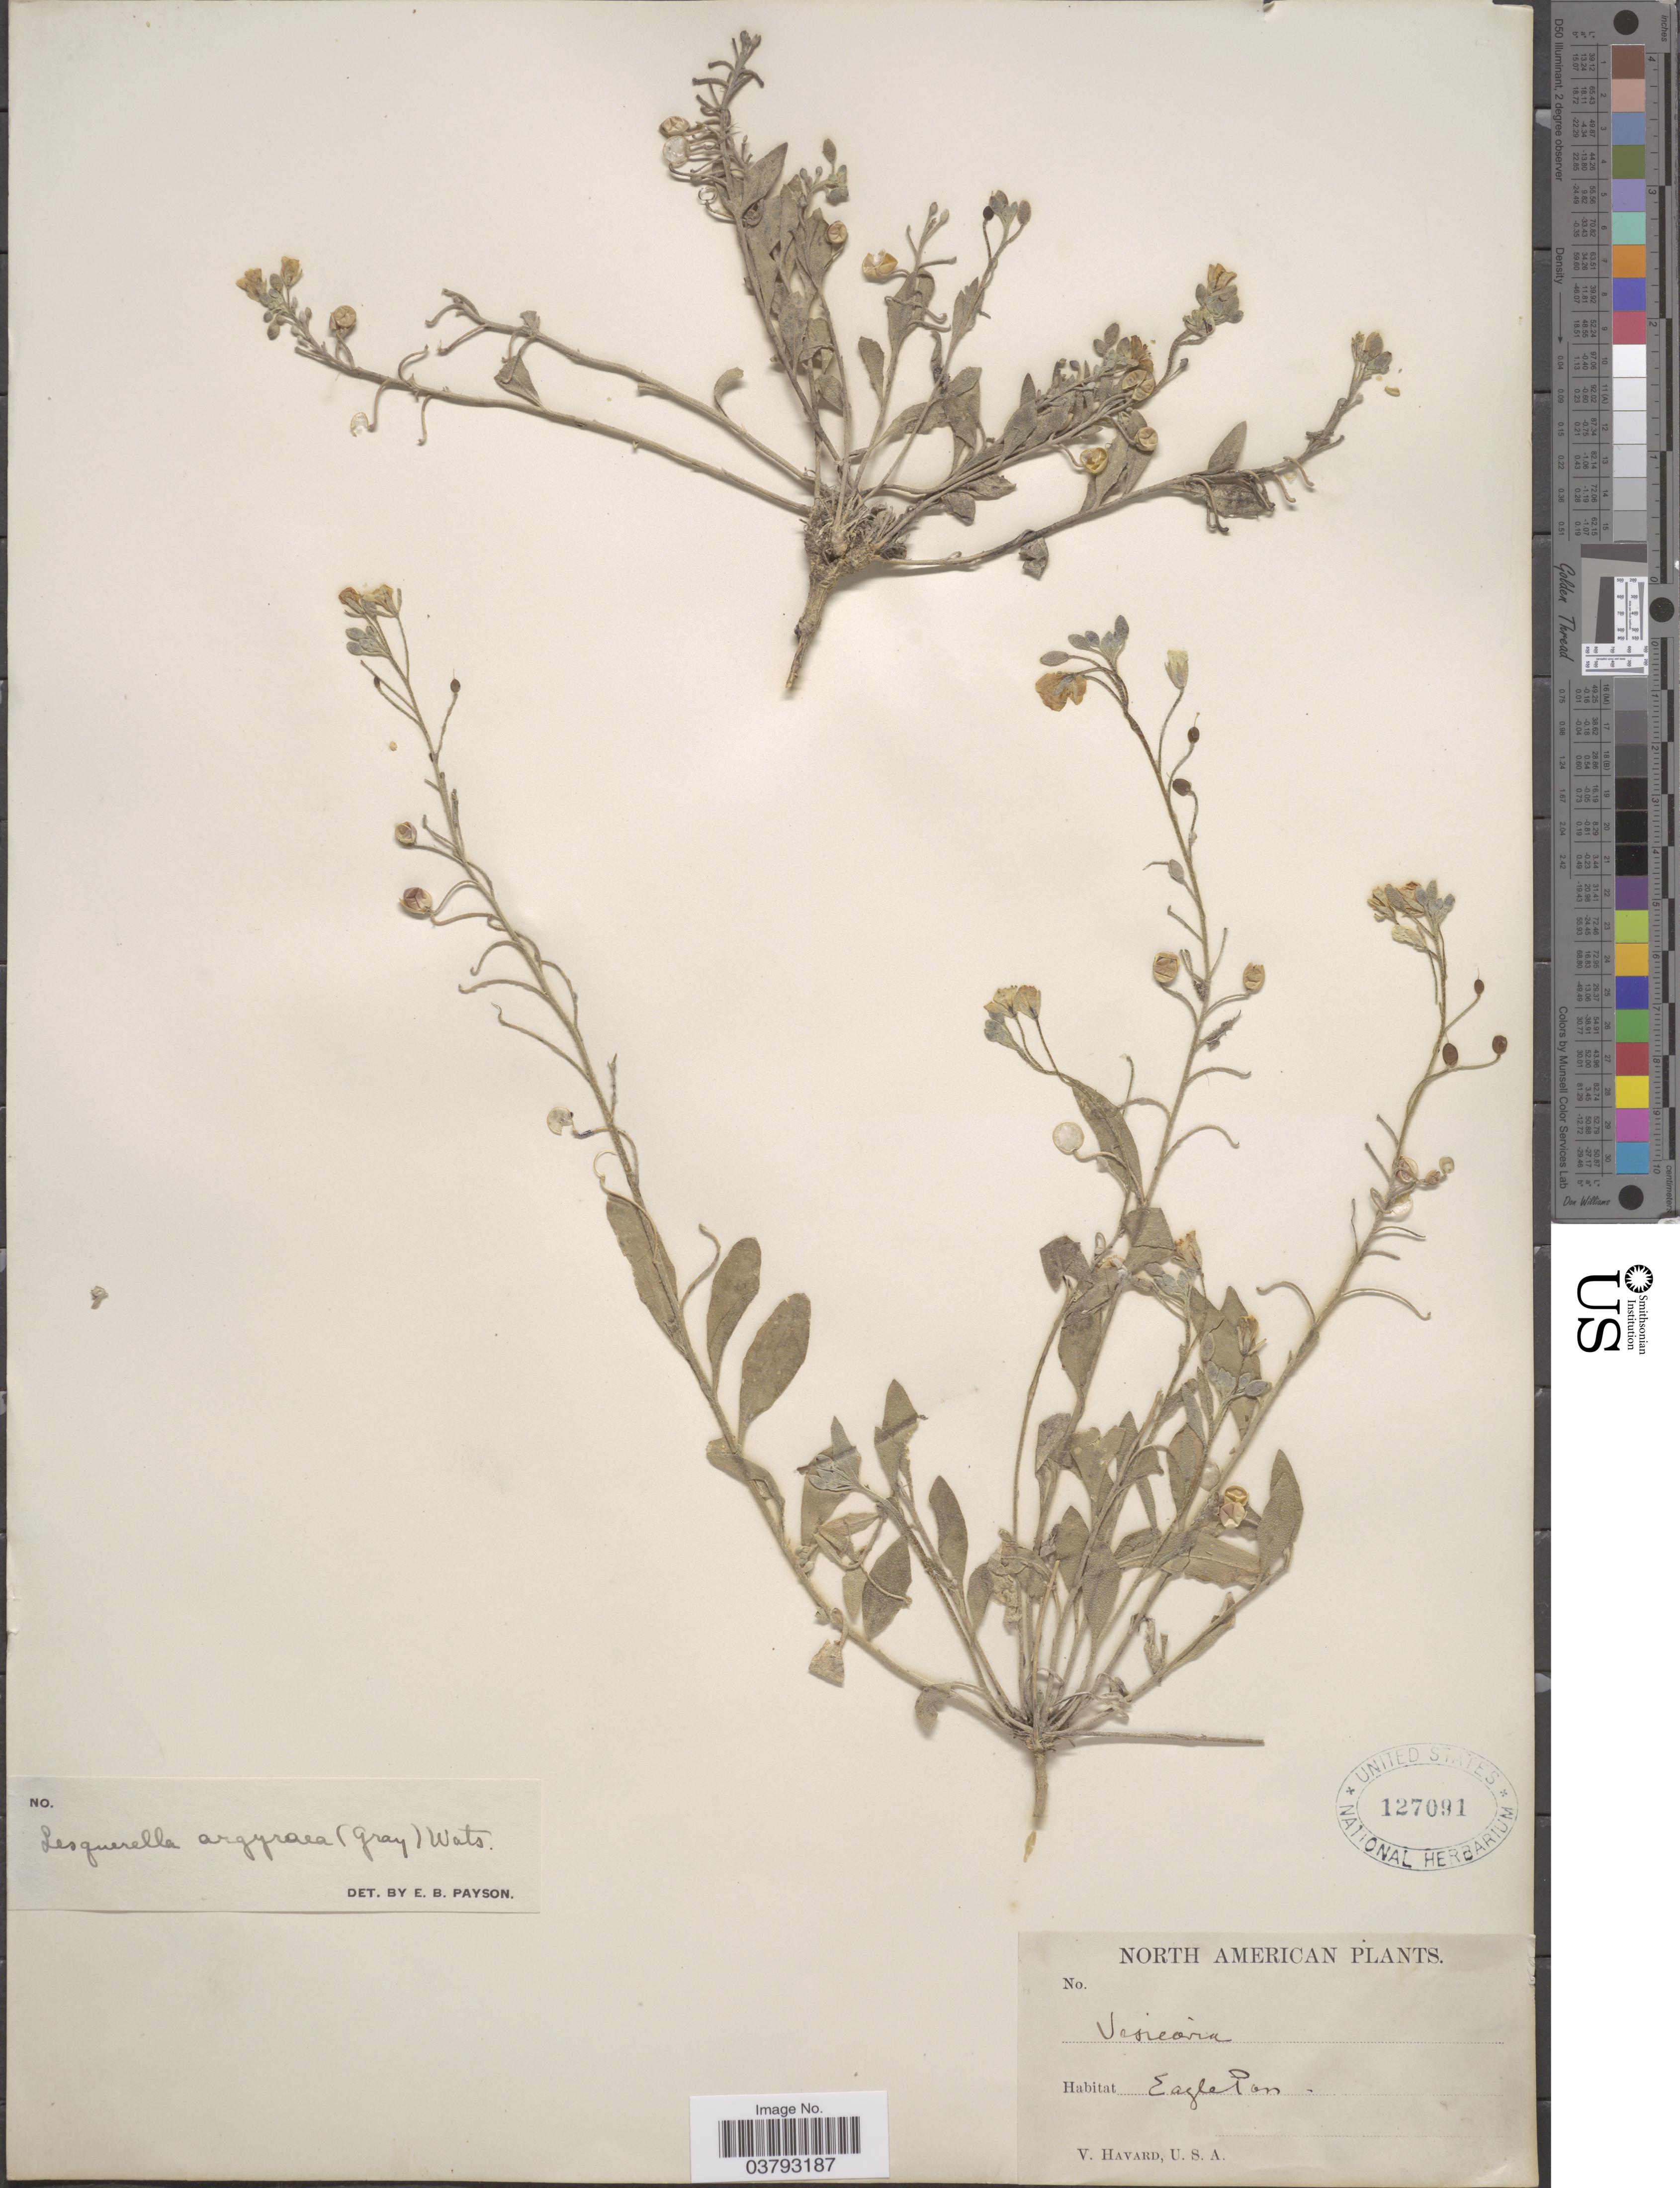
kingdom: Plantae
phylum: Tracheophyta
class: Magnoliopsida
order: Brassicales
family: Brassicaceae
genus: Lesquerella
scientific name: Lesquerella argyraea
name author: (A. Gray) S. Watson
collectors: V. Havard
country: United States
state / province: Texas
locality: Eagle Pass.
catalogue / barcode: US 127091